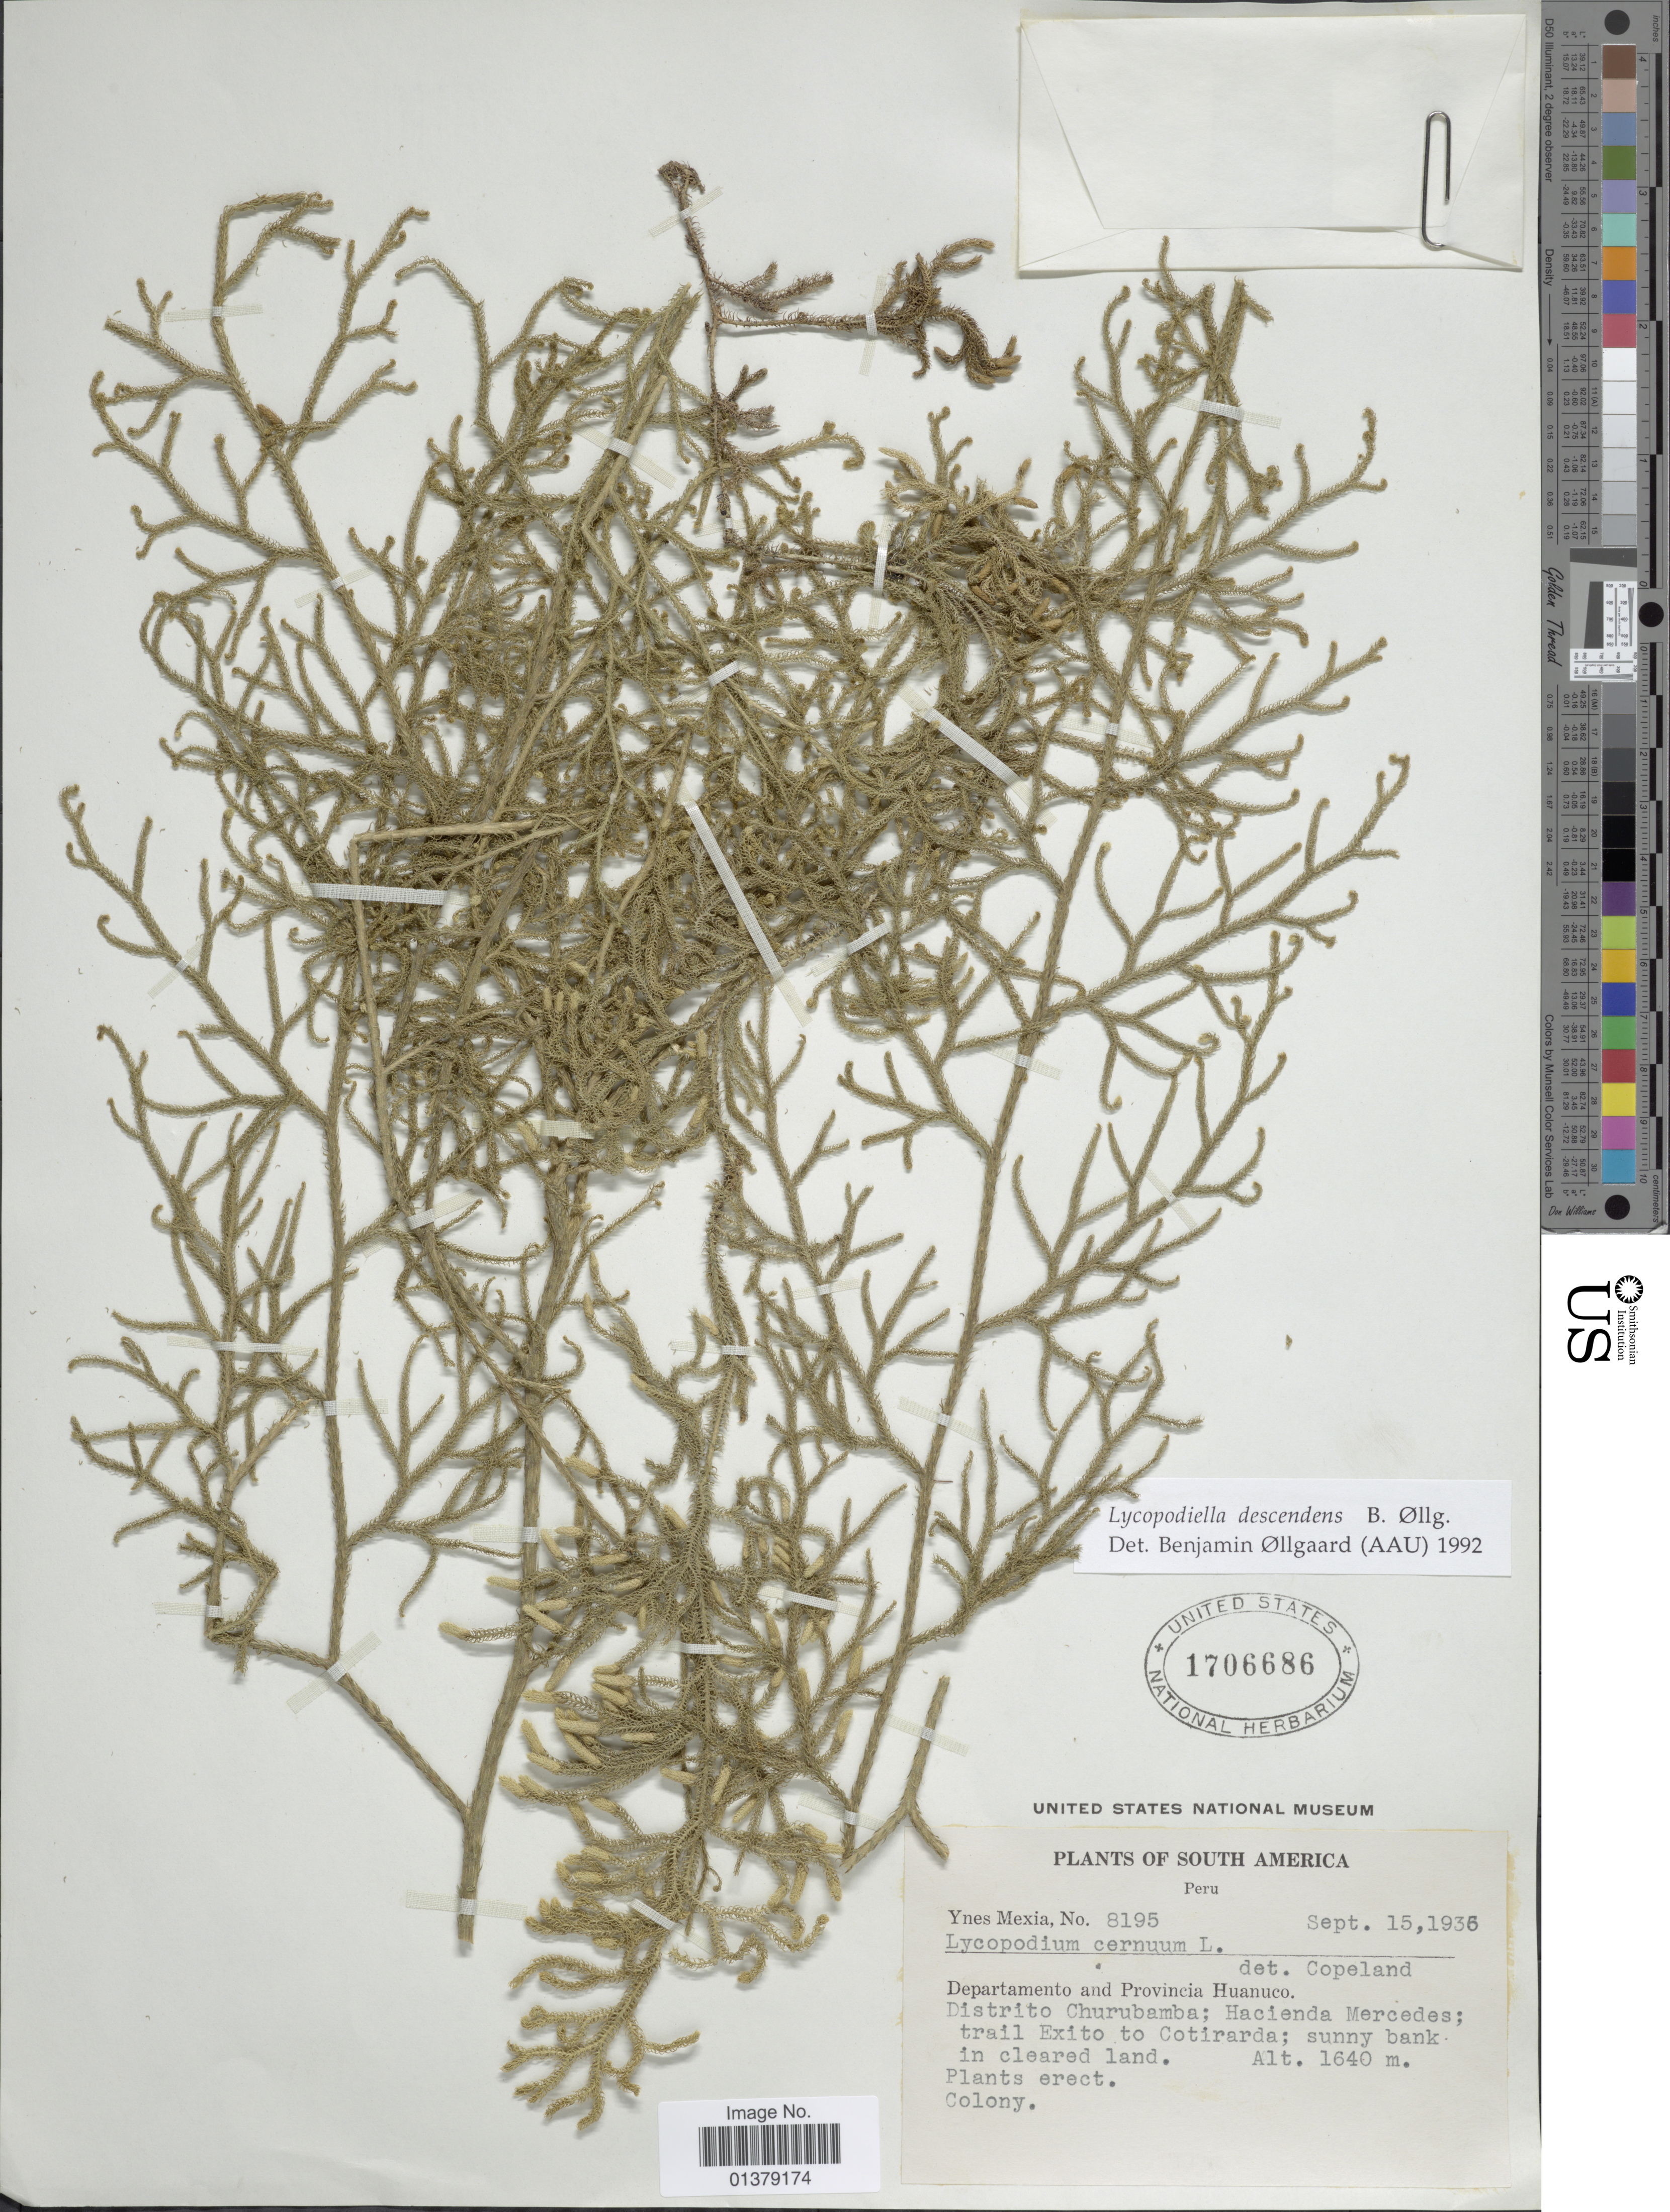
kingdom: Plantae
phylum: Tracheophyta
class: Lycopodiopsida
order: Lycopodiales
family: Lycopodiaceae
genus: Palhinhaea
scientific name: Palhinhaea descendens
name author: (B. Øllg.) Holub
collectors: Y. Mexia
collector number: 8195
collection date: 1936-09-15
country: Peru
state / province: Huánuco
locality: Distrito Churubamba: Hacienda Mercedes: trail Exito to Cotirarda: sunny bank in cleared land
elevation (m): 1640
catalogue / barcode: US 1706686